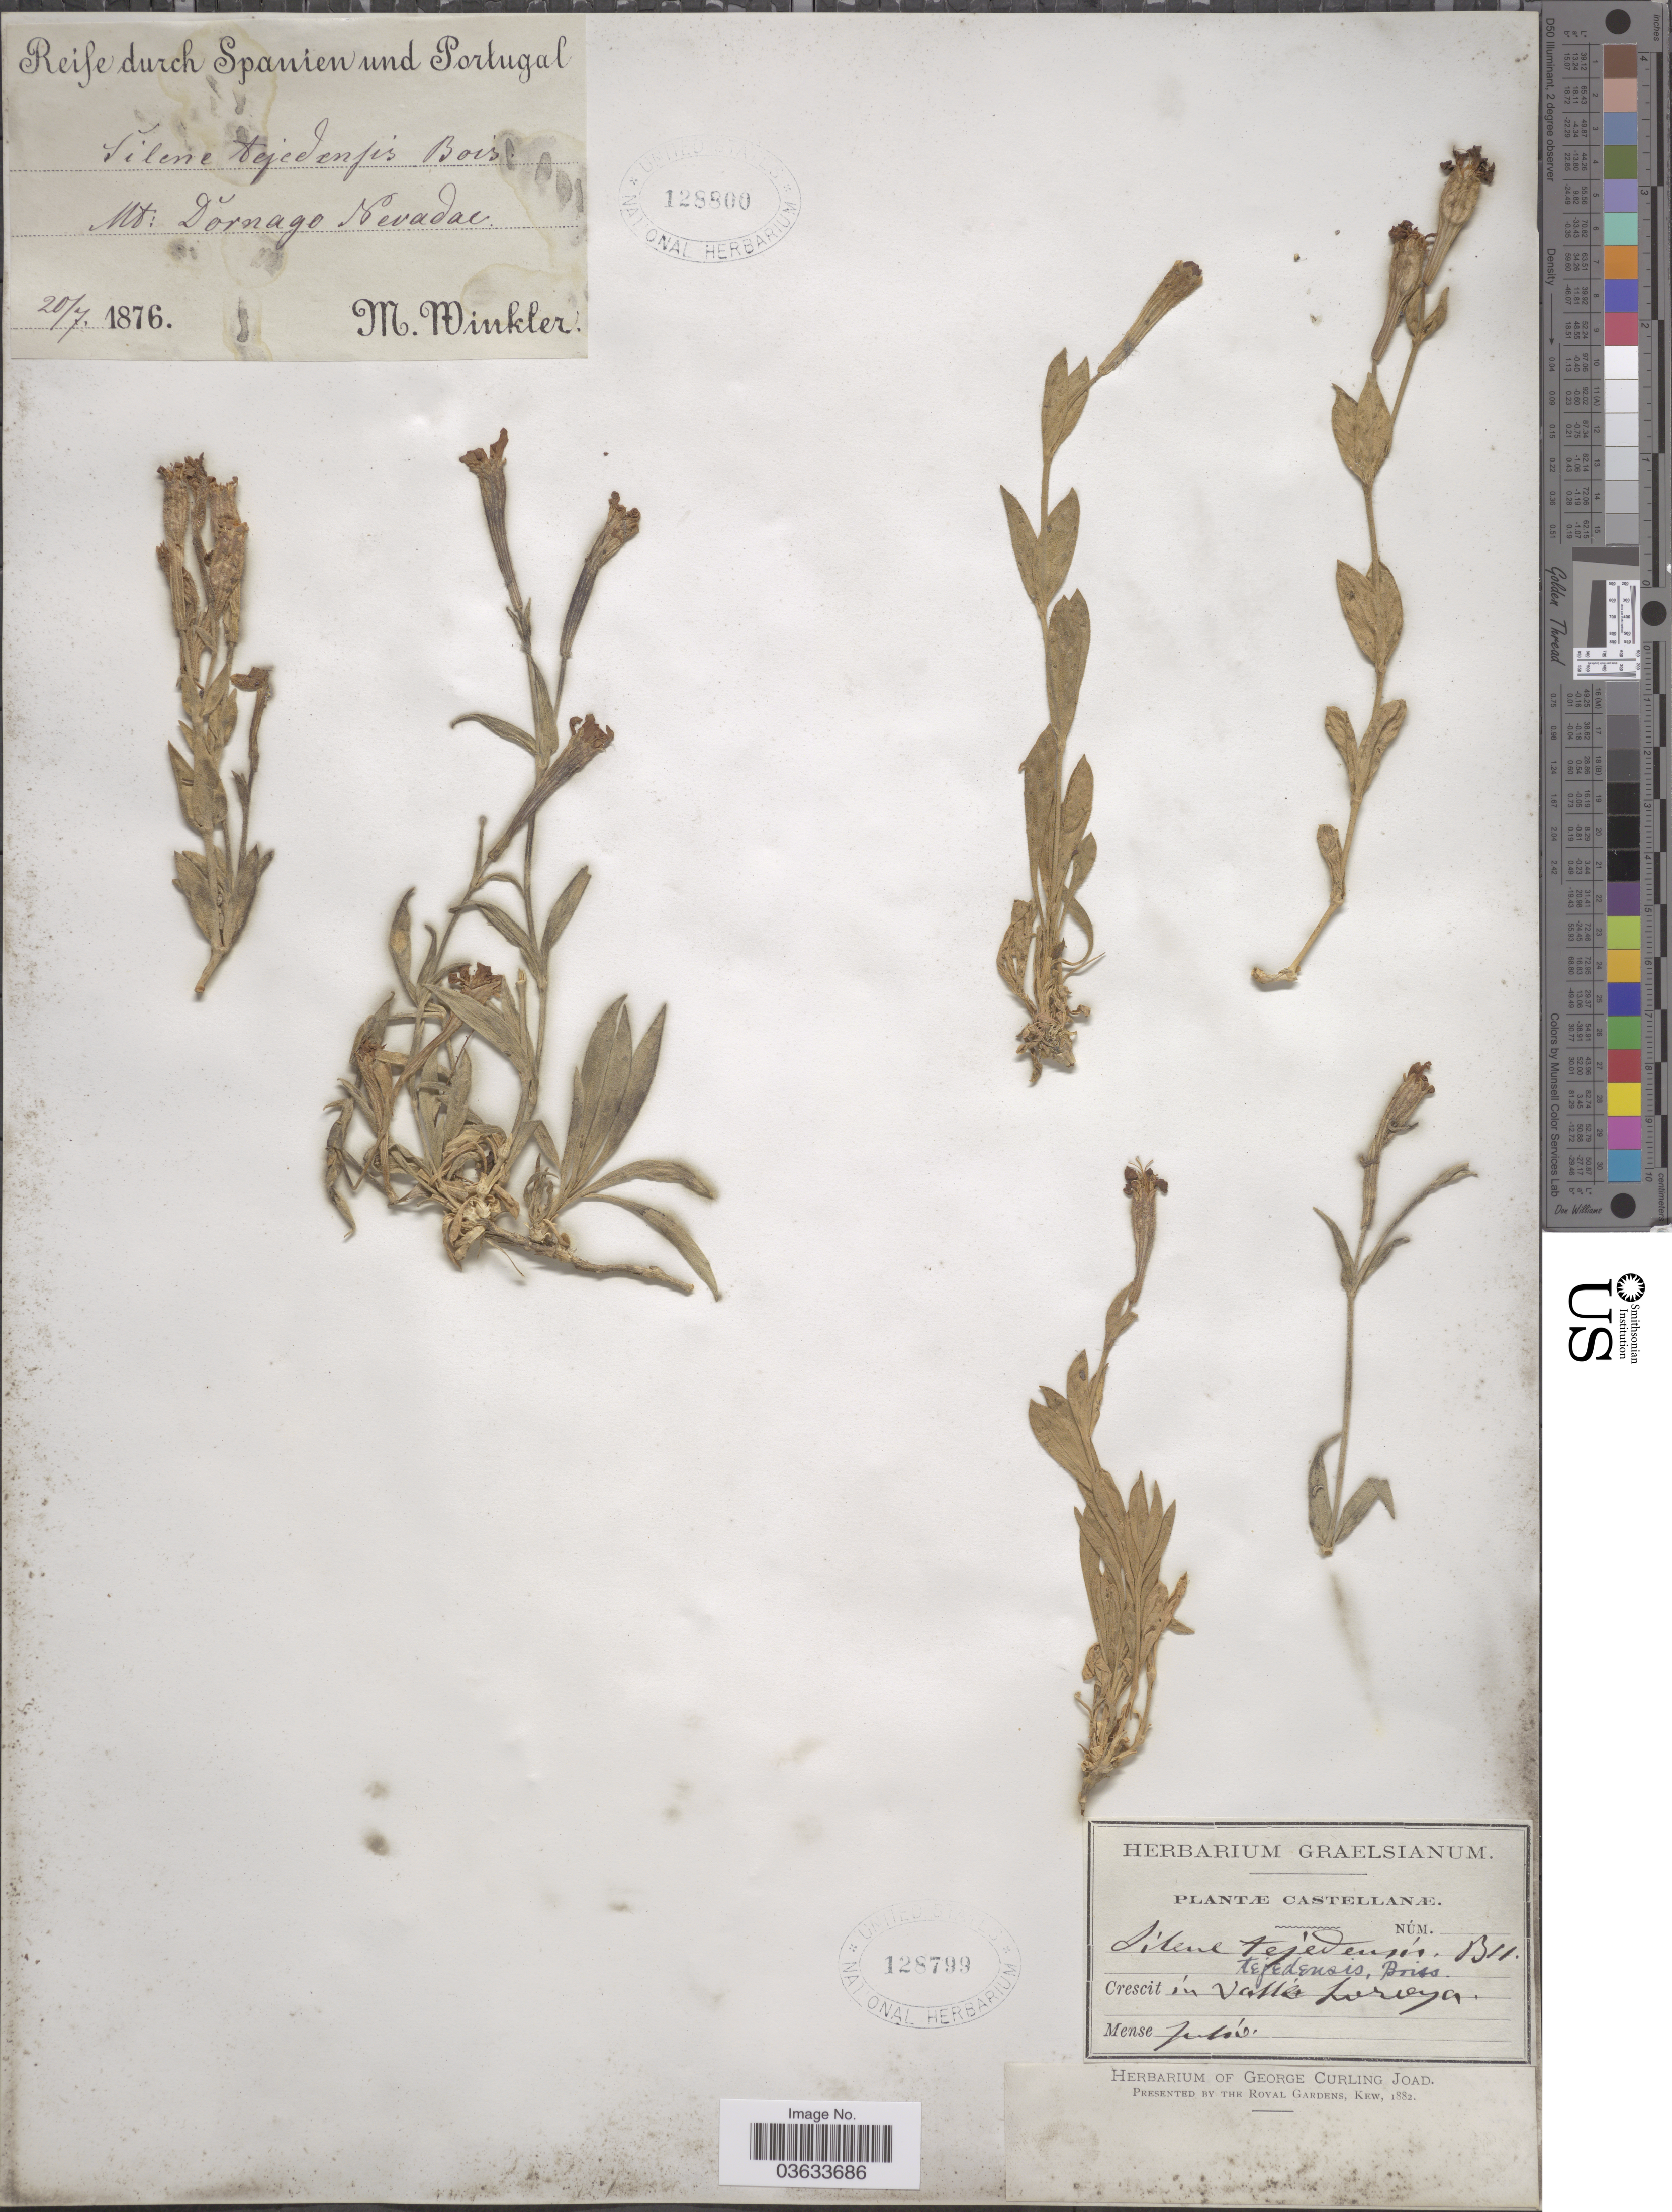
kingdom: Plantae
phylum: Tracheophyta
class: Magnoliopsida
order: Caryophyllales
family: Caryophyllaceae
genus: Silene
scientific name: Silene tejedensis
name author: Boiss.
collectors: -. Castella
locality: Crescit in vallé Zuroya [interpreted].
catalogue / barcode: US 128799